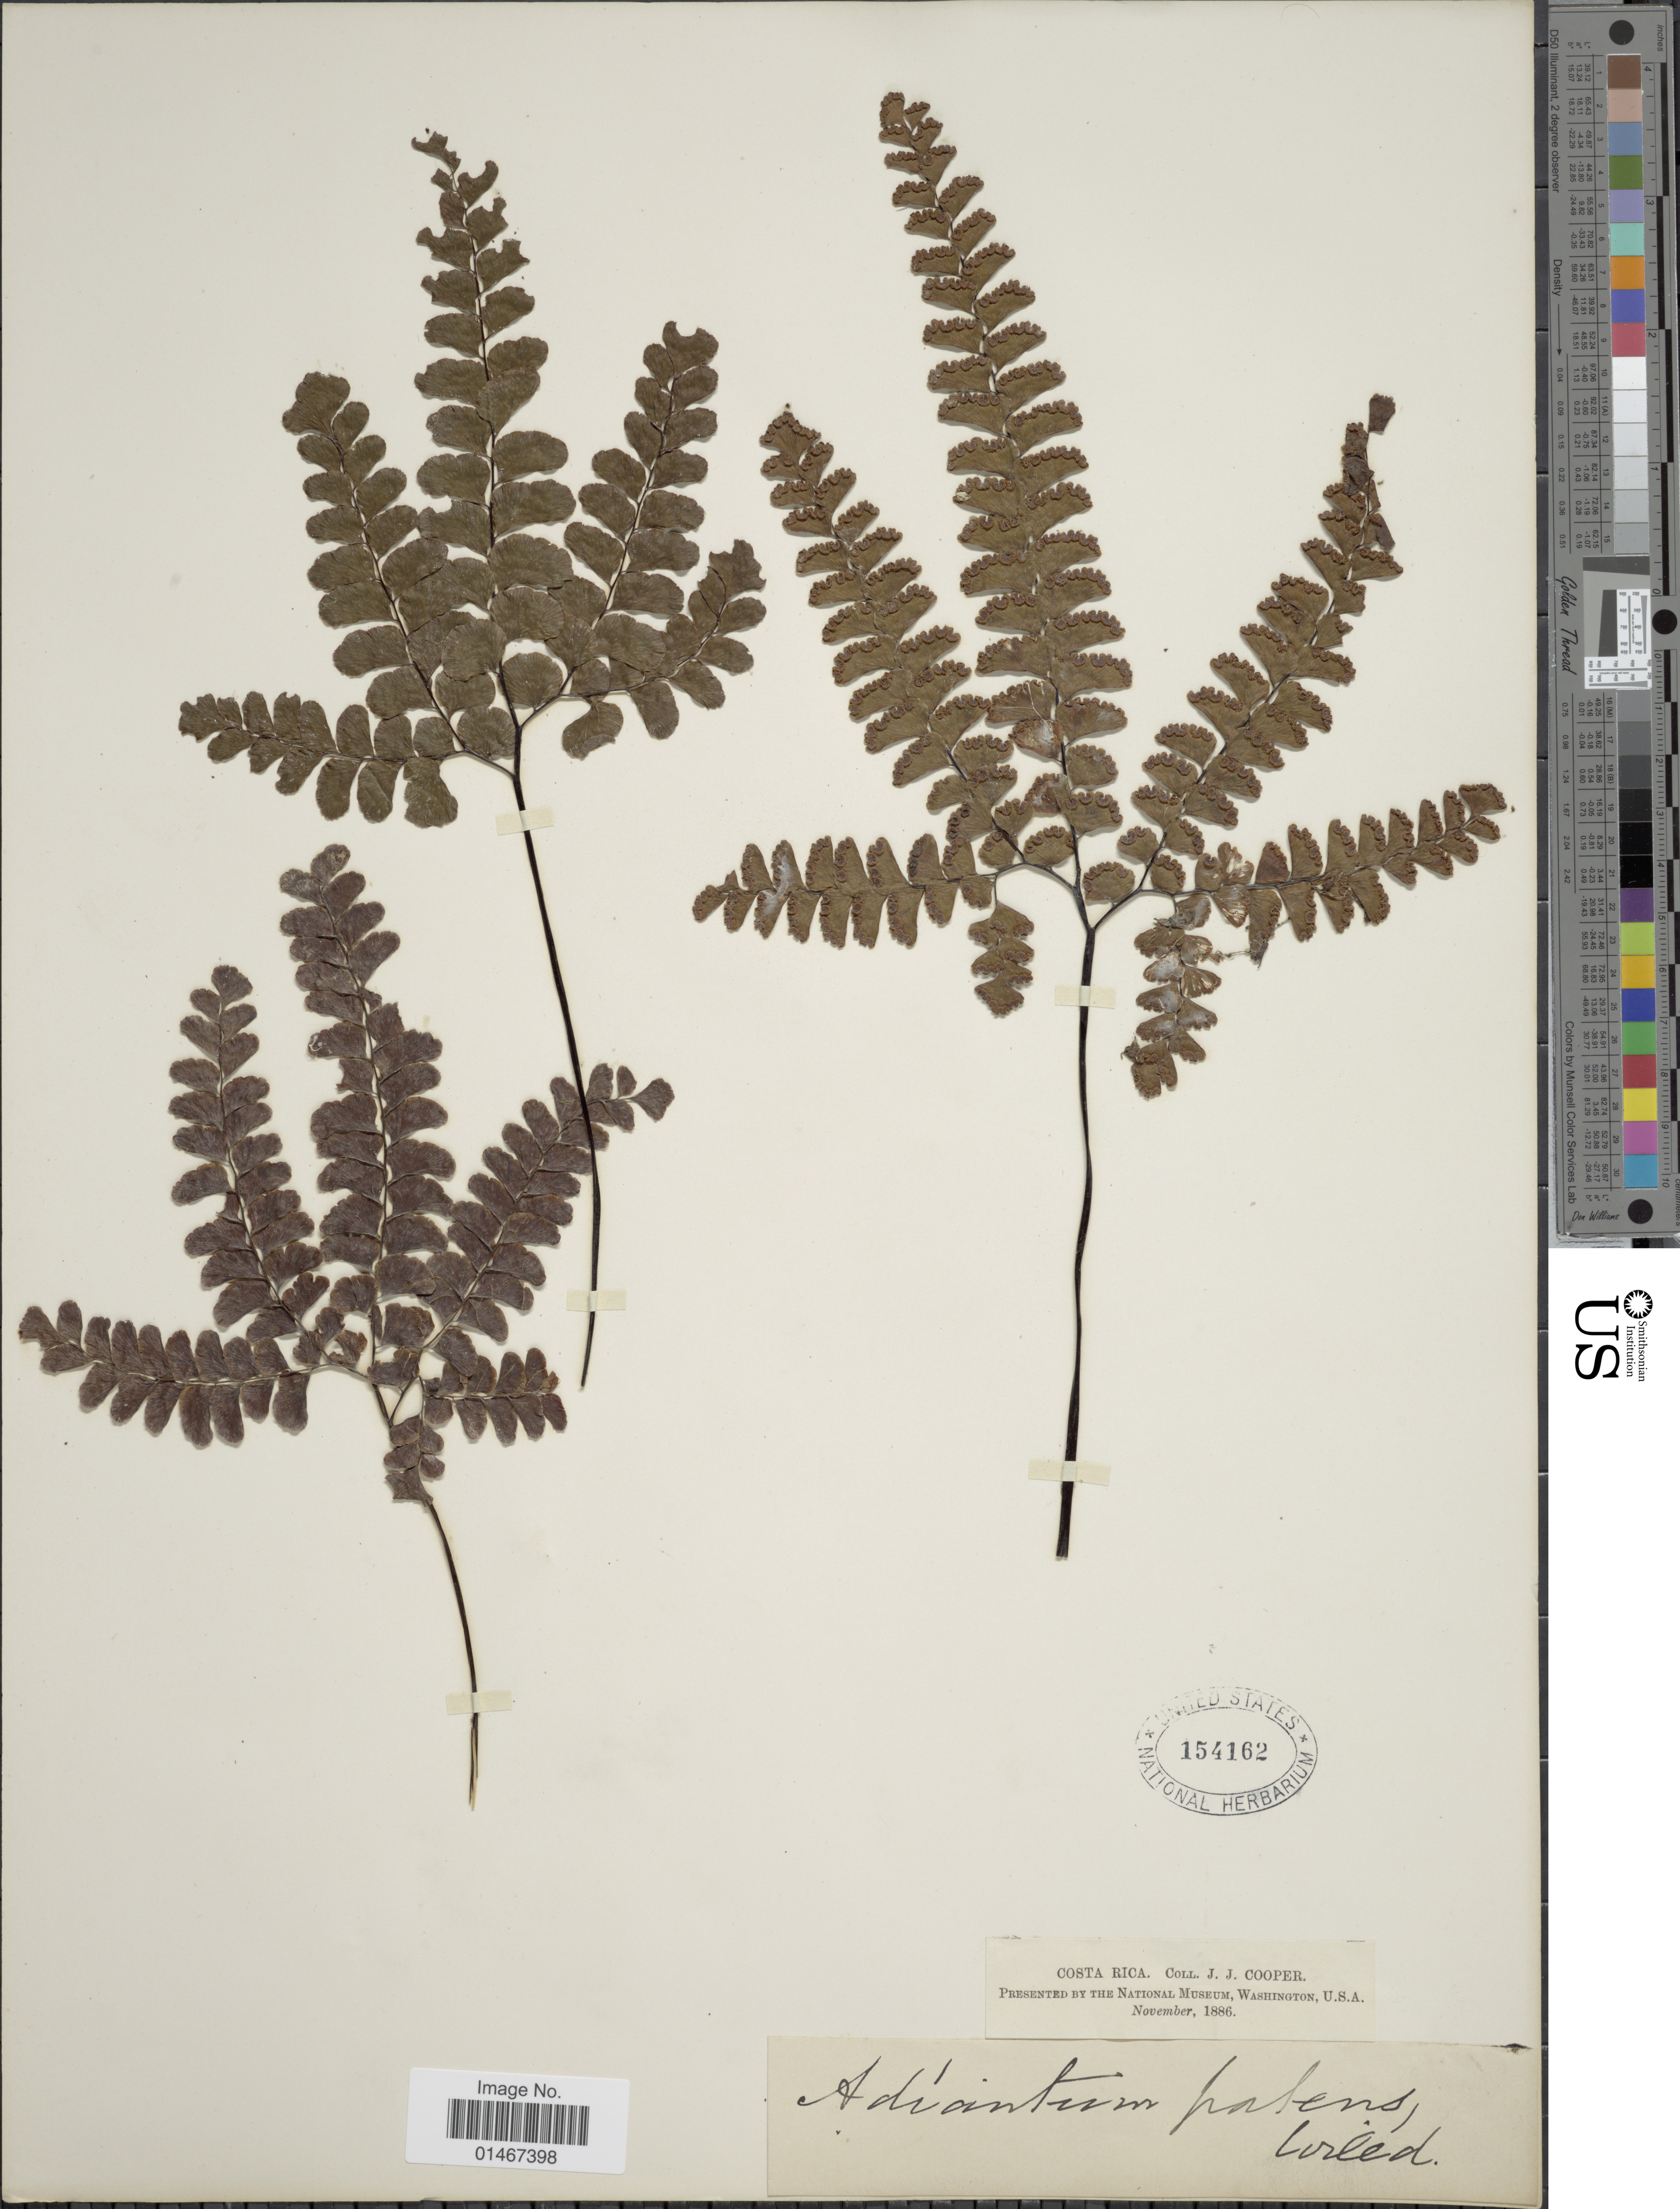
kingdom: Plantae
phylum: Tracheophyta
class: Polypodiopsida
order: Polypodiales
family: Pteridaceae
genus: Adiantum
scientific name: Adiantum patens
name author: Willd.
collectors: J. J. Cooper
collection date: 1886-11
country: Costa Rica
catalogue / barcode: US 154162